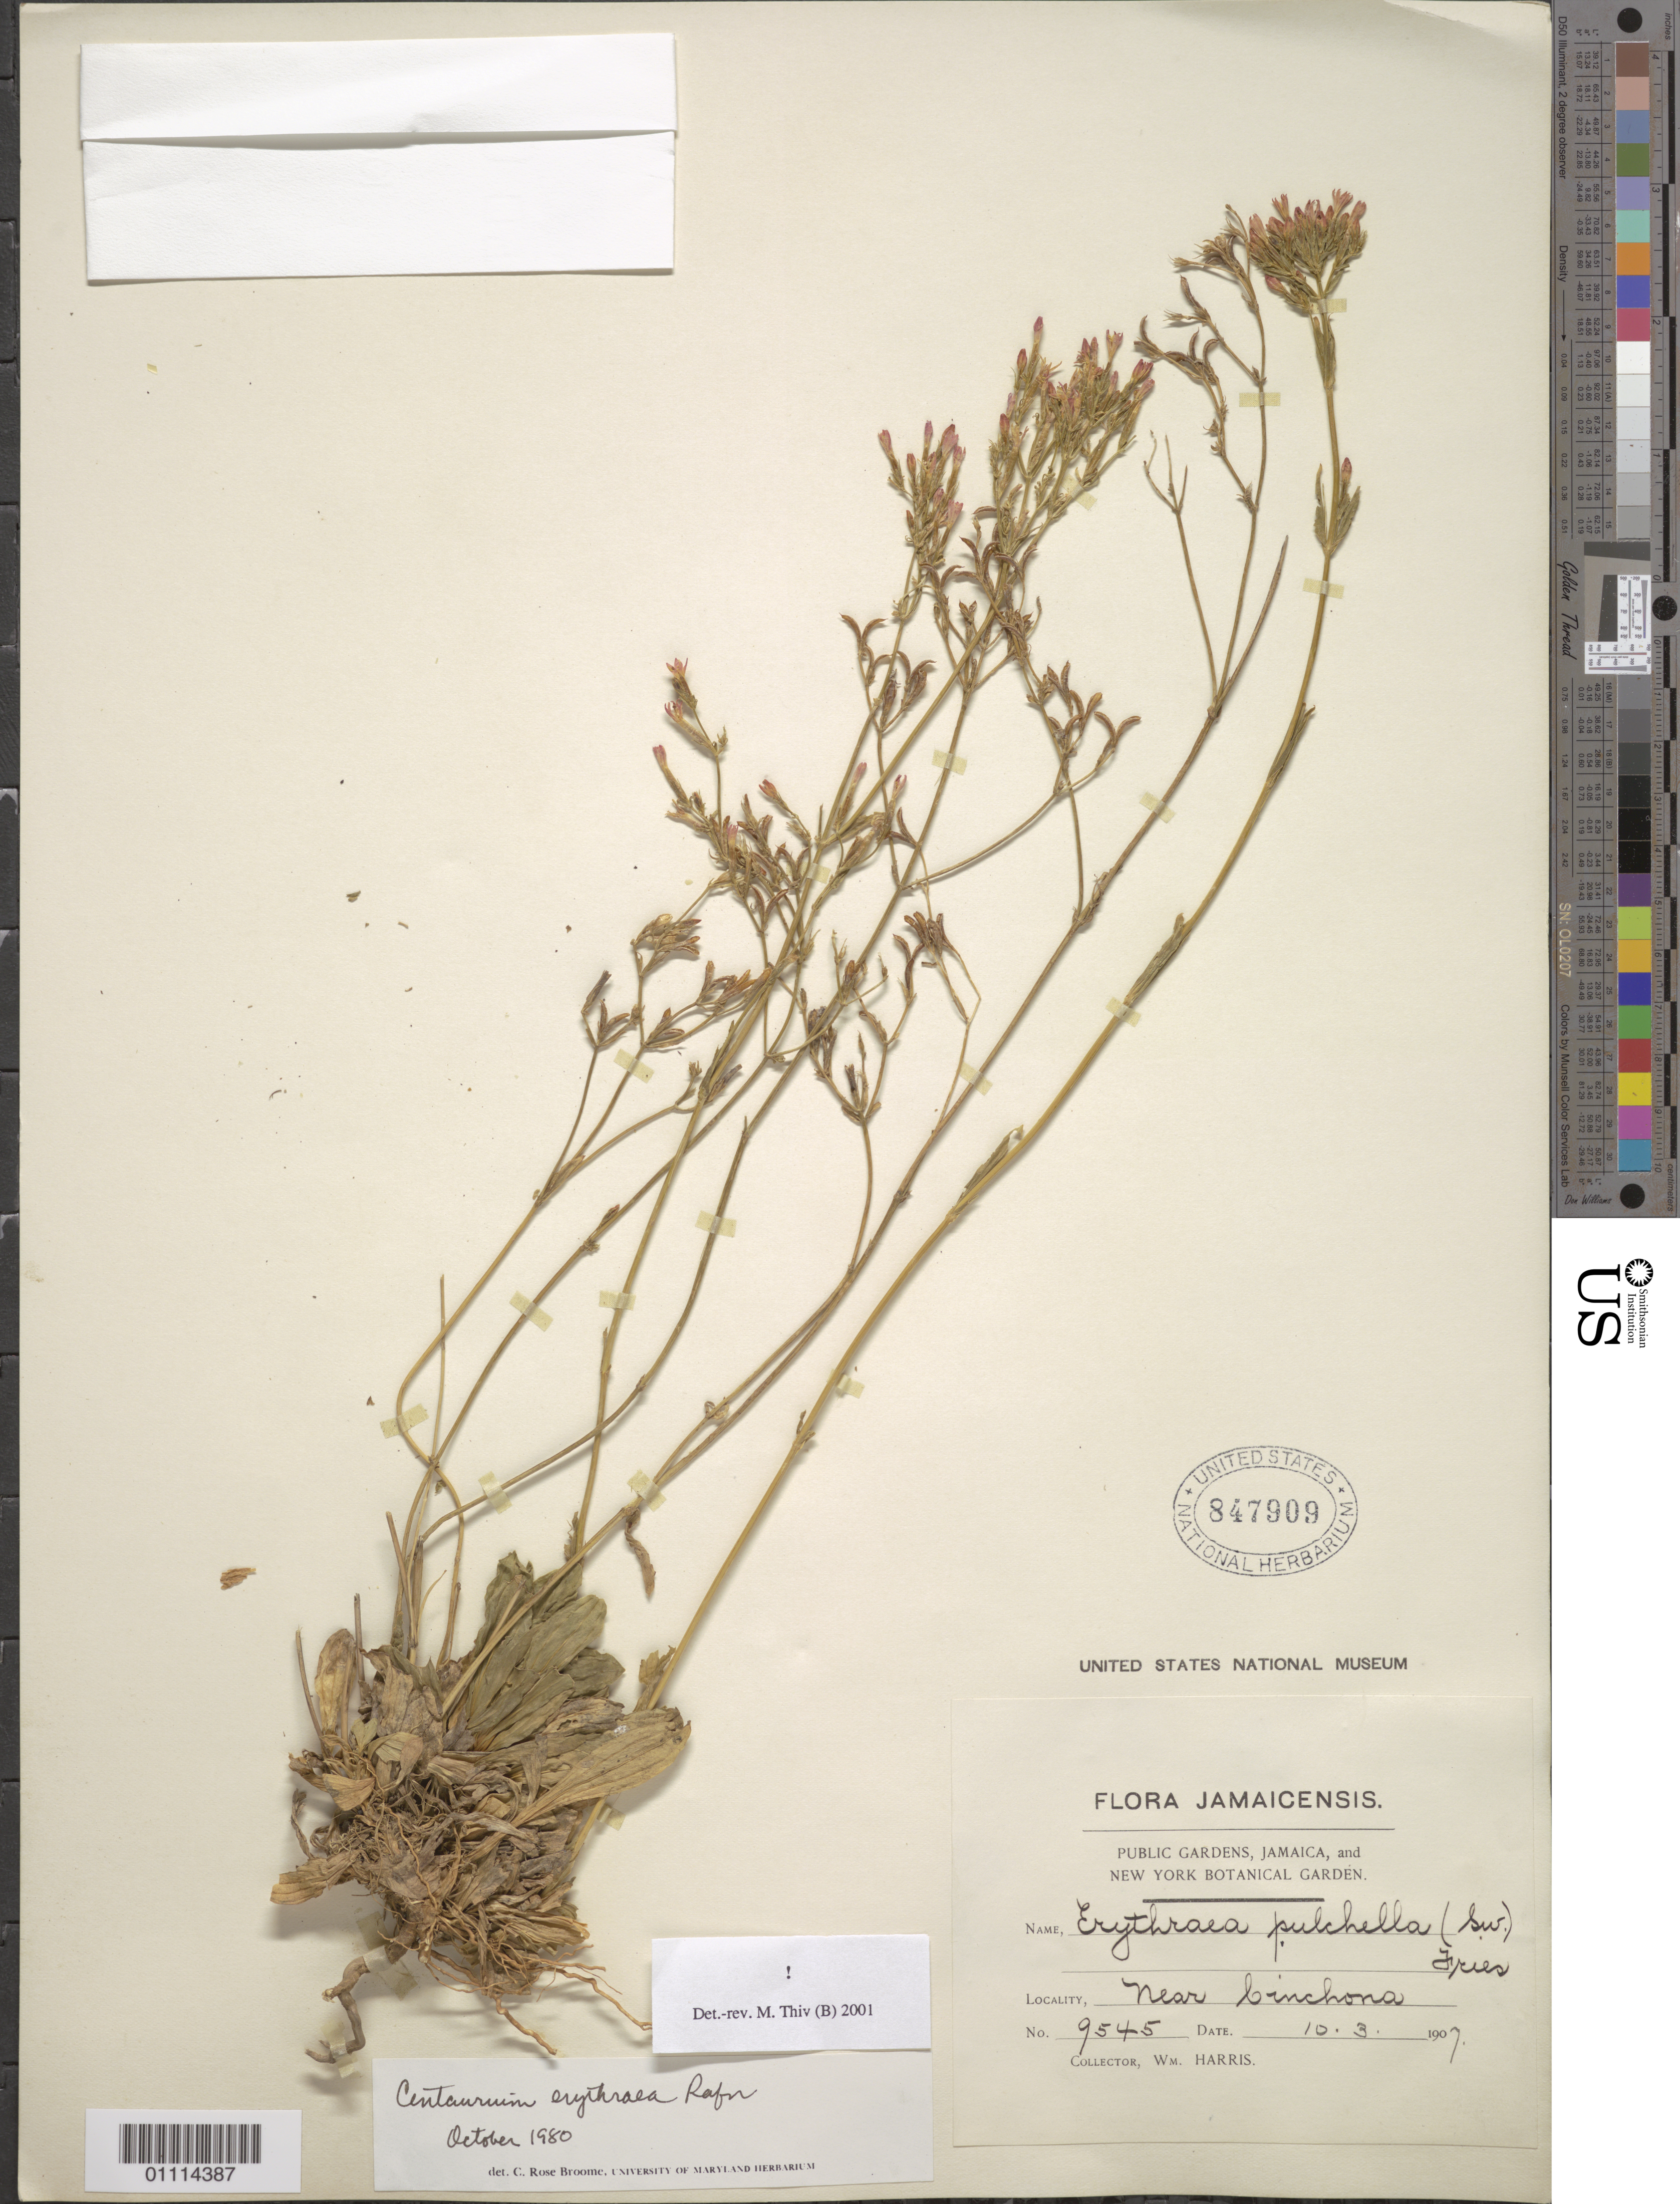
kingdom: Plantae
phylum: Tracheophyta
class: Magnoliopsida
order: Gentianales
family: Gentianaceae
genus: Centaurium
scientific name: Centaurium erythraea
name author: Rafn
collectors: W. Harris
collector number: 9545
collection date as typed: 10 Mar 1907 or 03 Oct 1907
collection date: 1907-03-10 or 1907-10-03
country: Jamaica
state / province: Saint Andrew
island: Jamaica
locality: Near Cinchona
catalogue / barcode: US 847909